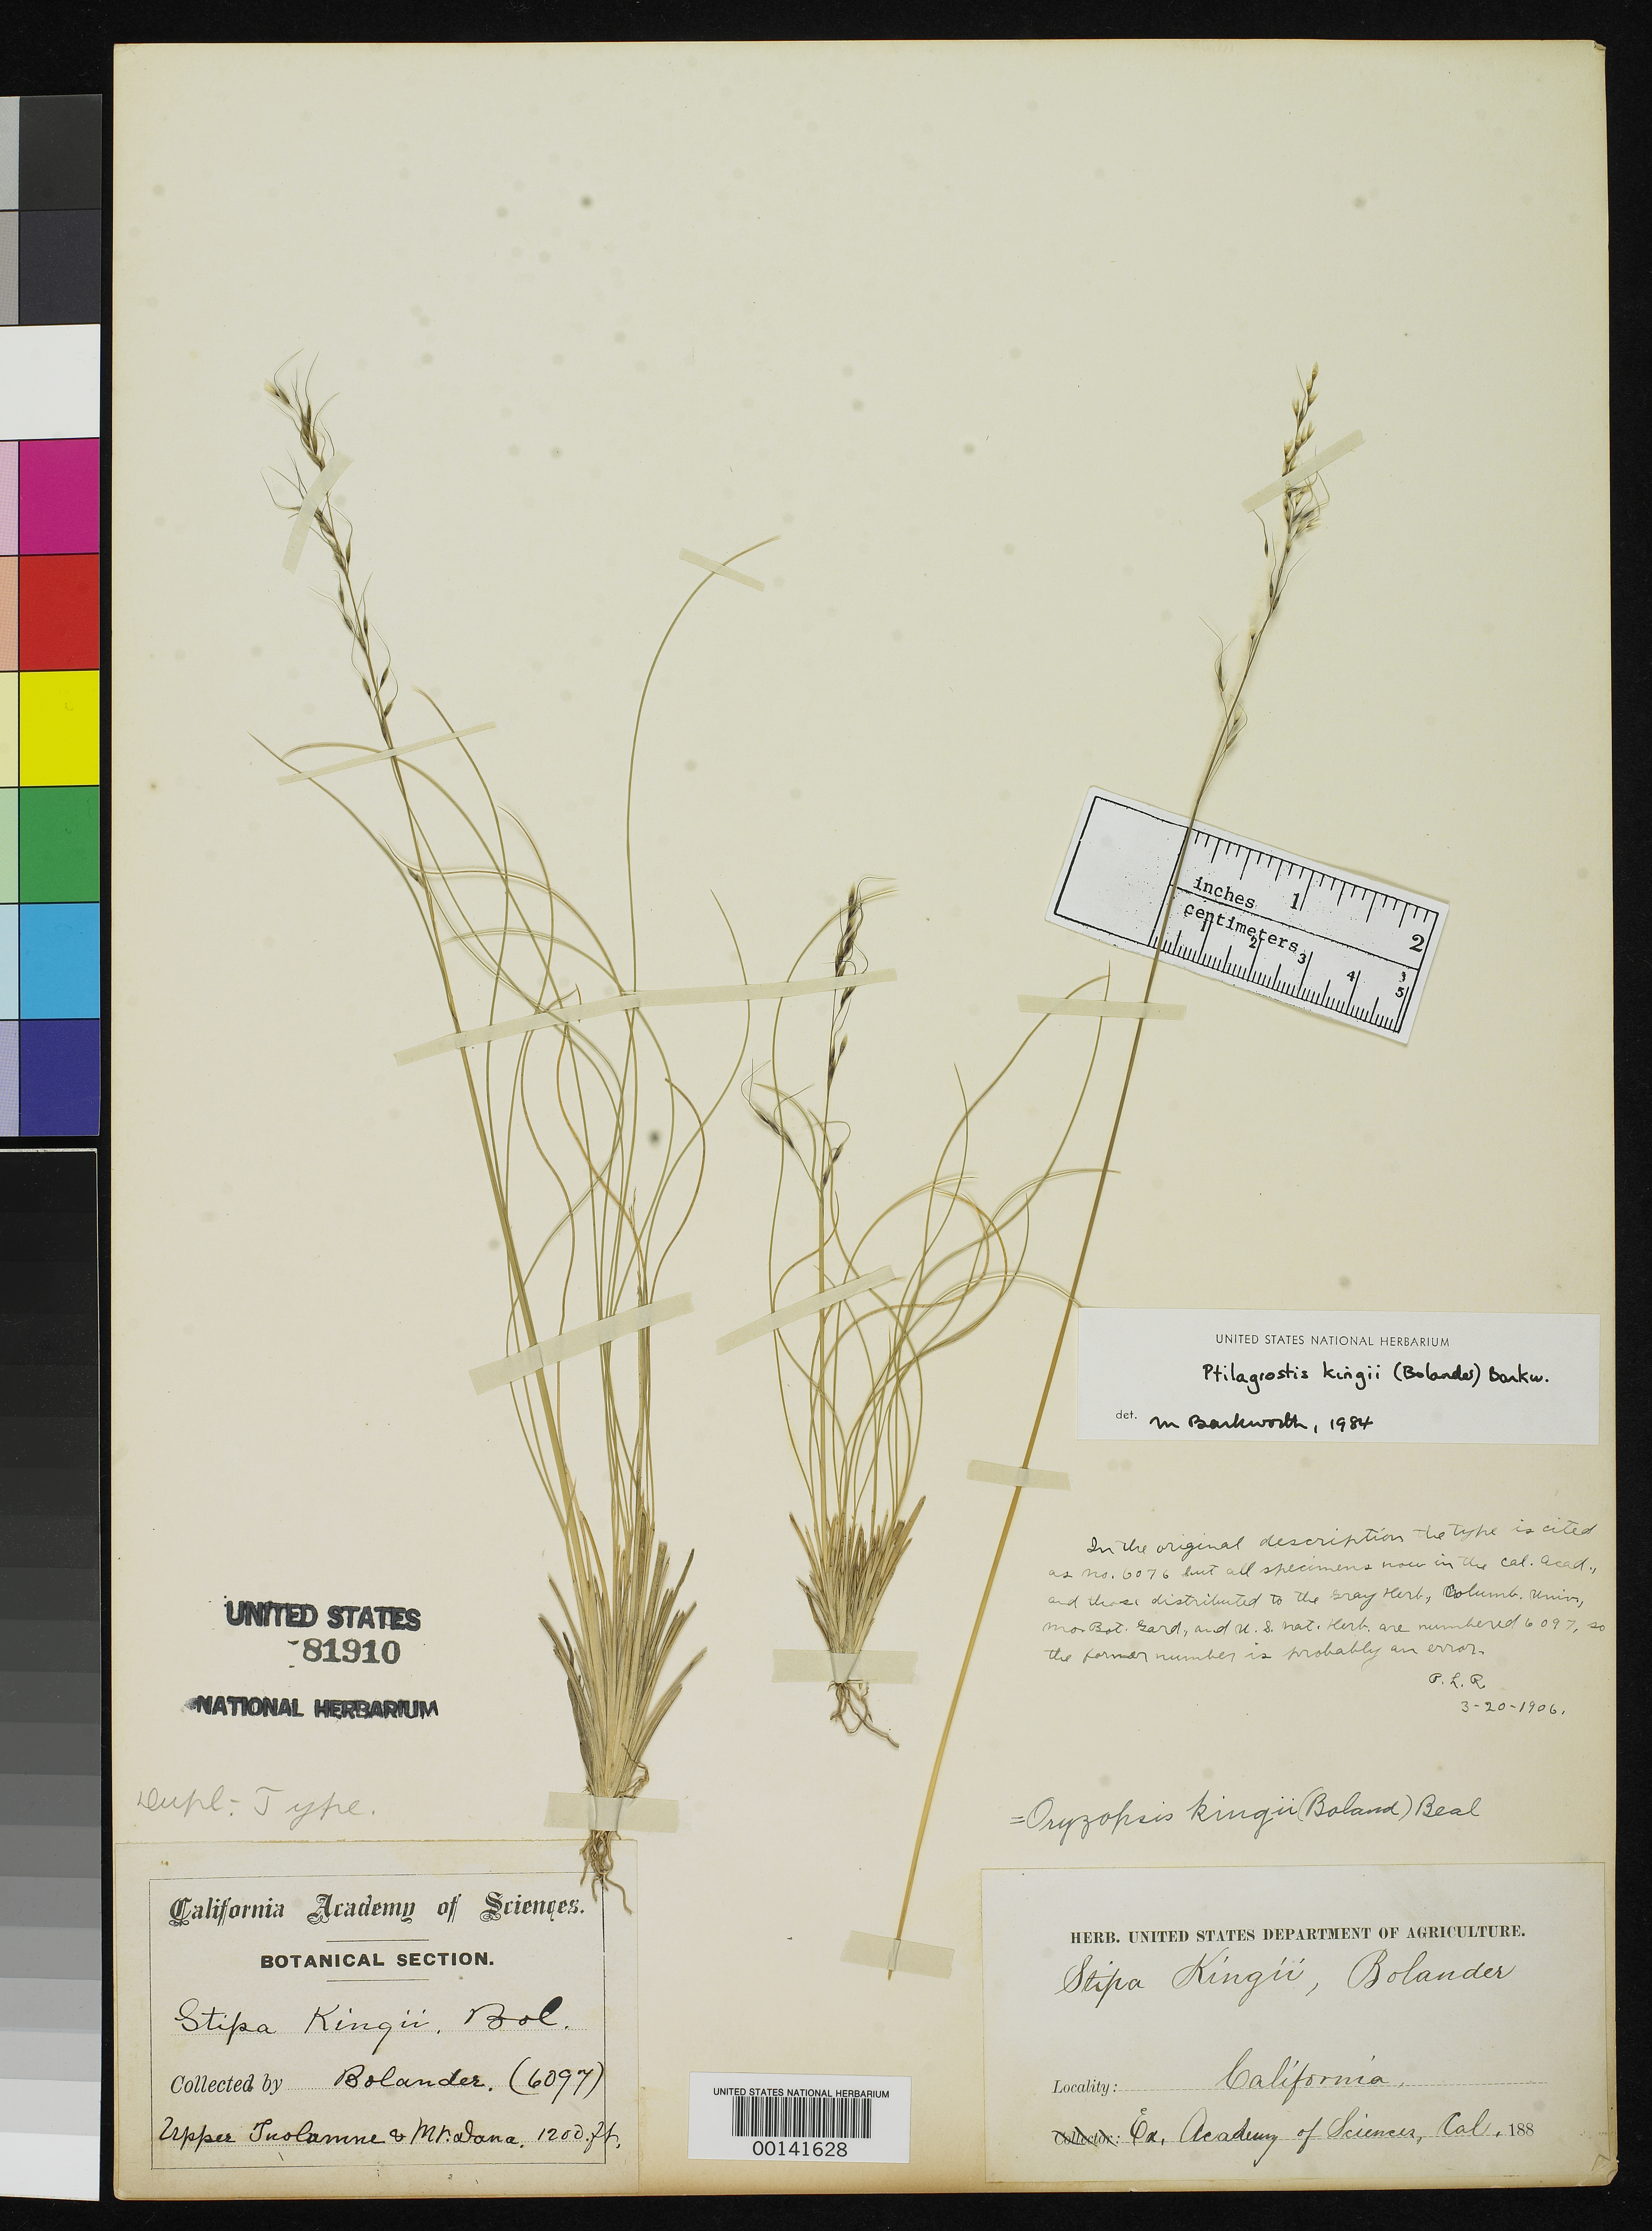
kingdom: Plantae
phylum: Tracheophyta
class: Liliopsida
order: Poales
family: Poaceae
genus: Stipa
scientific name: Stipa kingii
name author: Bol.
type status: Isolectotype; Type Collection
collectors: H. Bolander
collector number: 6097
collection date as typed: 188-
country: United States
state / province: California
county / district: Tuolumne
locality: Upper Tuolumne & Mt. Dana; alt. 1200 ft.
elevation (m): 366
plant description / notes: Protologue, "No. 6076 of Catalogue. Meadows and open woods near Mount Dana, seven to twelve thousand feet altitude. September, 1866." Number apparently cited in error; elevation range suggests 2 or more collections (syntypes) under this number.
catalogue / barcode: US 81910